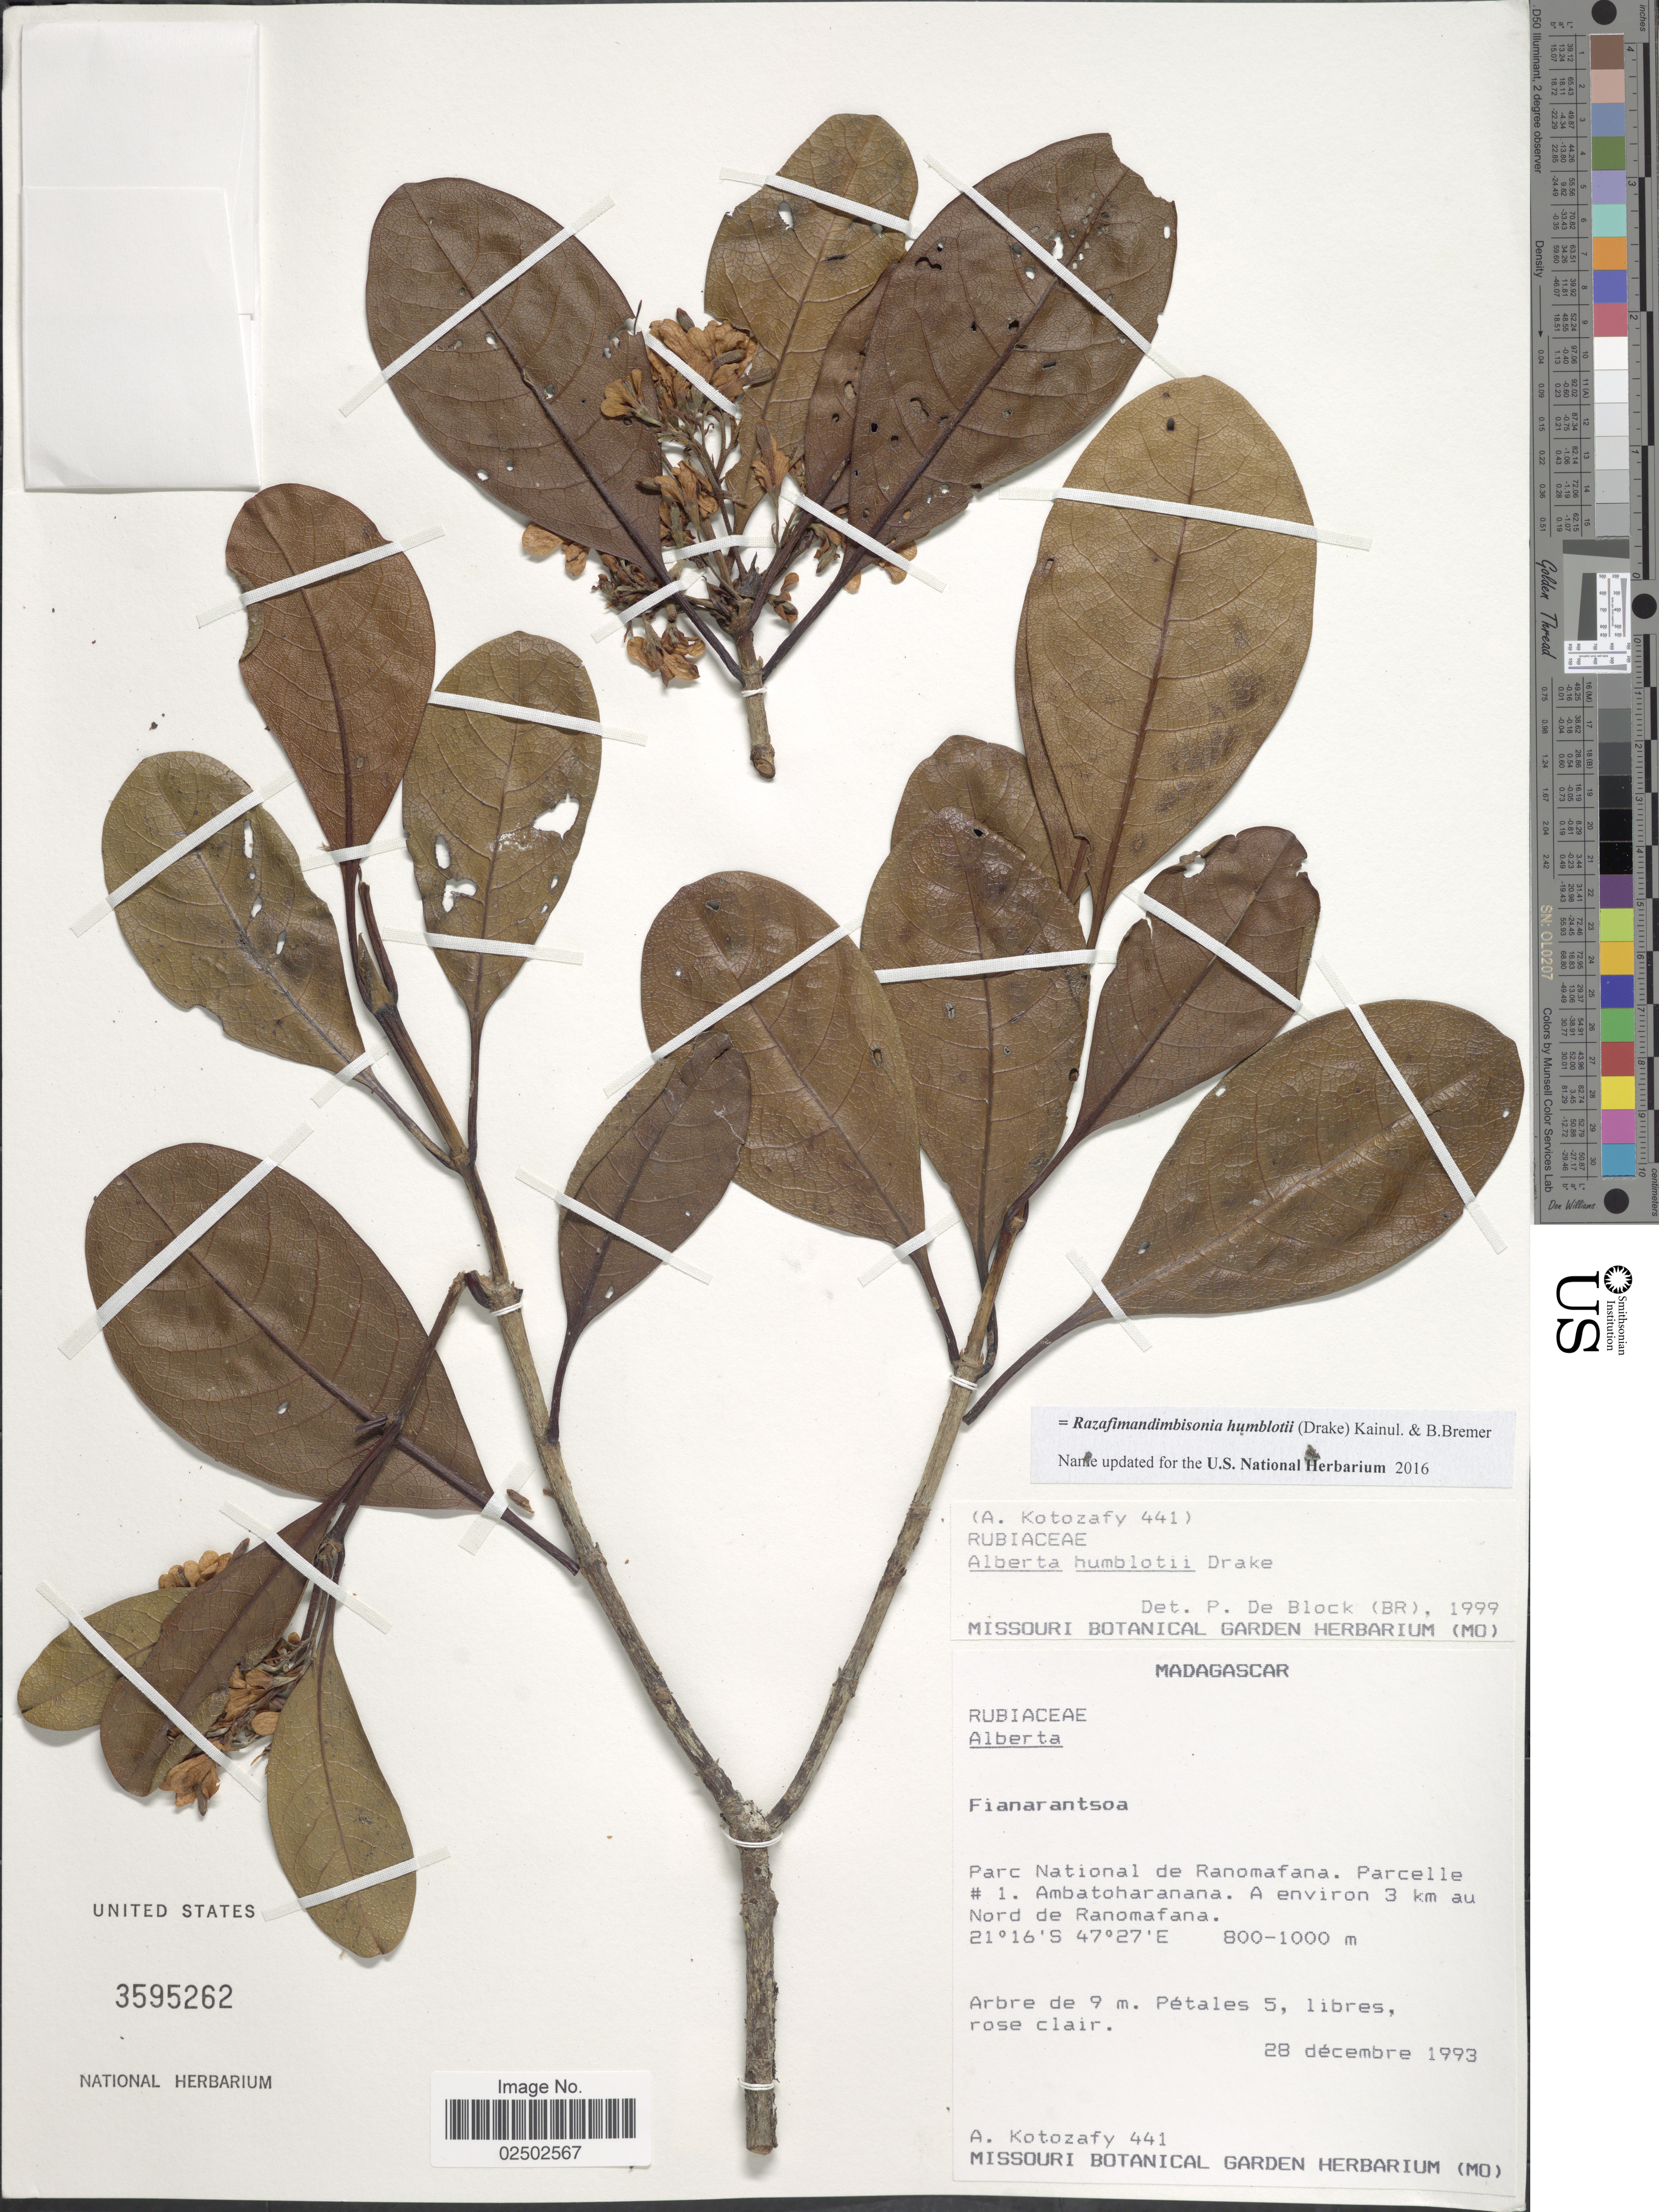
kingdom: Plantae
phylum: Tracheophyta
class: Magnoliopsida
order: Gentianales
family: Rubiaceae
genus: Razafimandimbisonia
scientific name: Razafimandimbisonia humblotii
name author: (Drake) Kainul. & B. Bremer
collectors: A. Kotozafy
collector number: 441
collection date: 1993-12-28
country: Madagascar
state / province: Vatovavy Fitovinany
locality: Parc National de Ranomafana. Parcelle # 1. A,batoharanana. A environ 3 km au Nord de Ranomafana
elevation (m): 800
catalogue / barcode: US 3595262